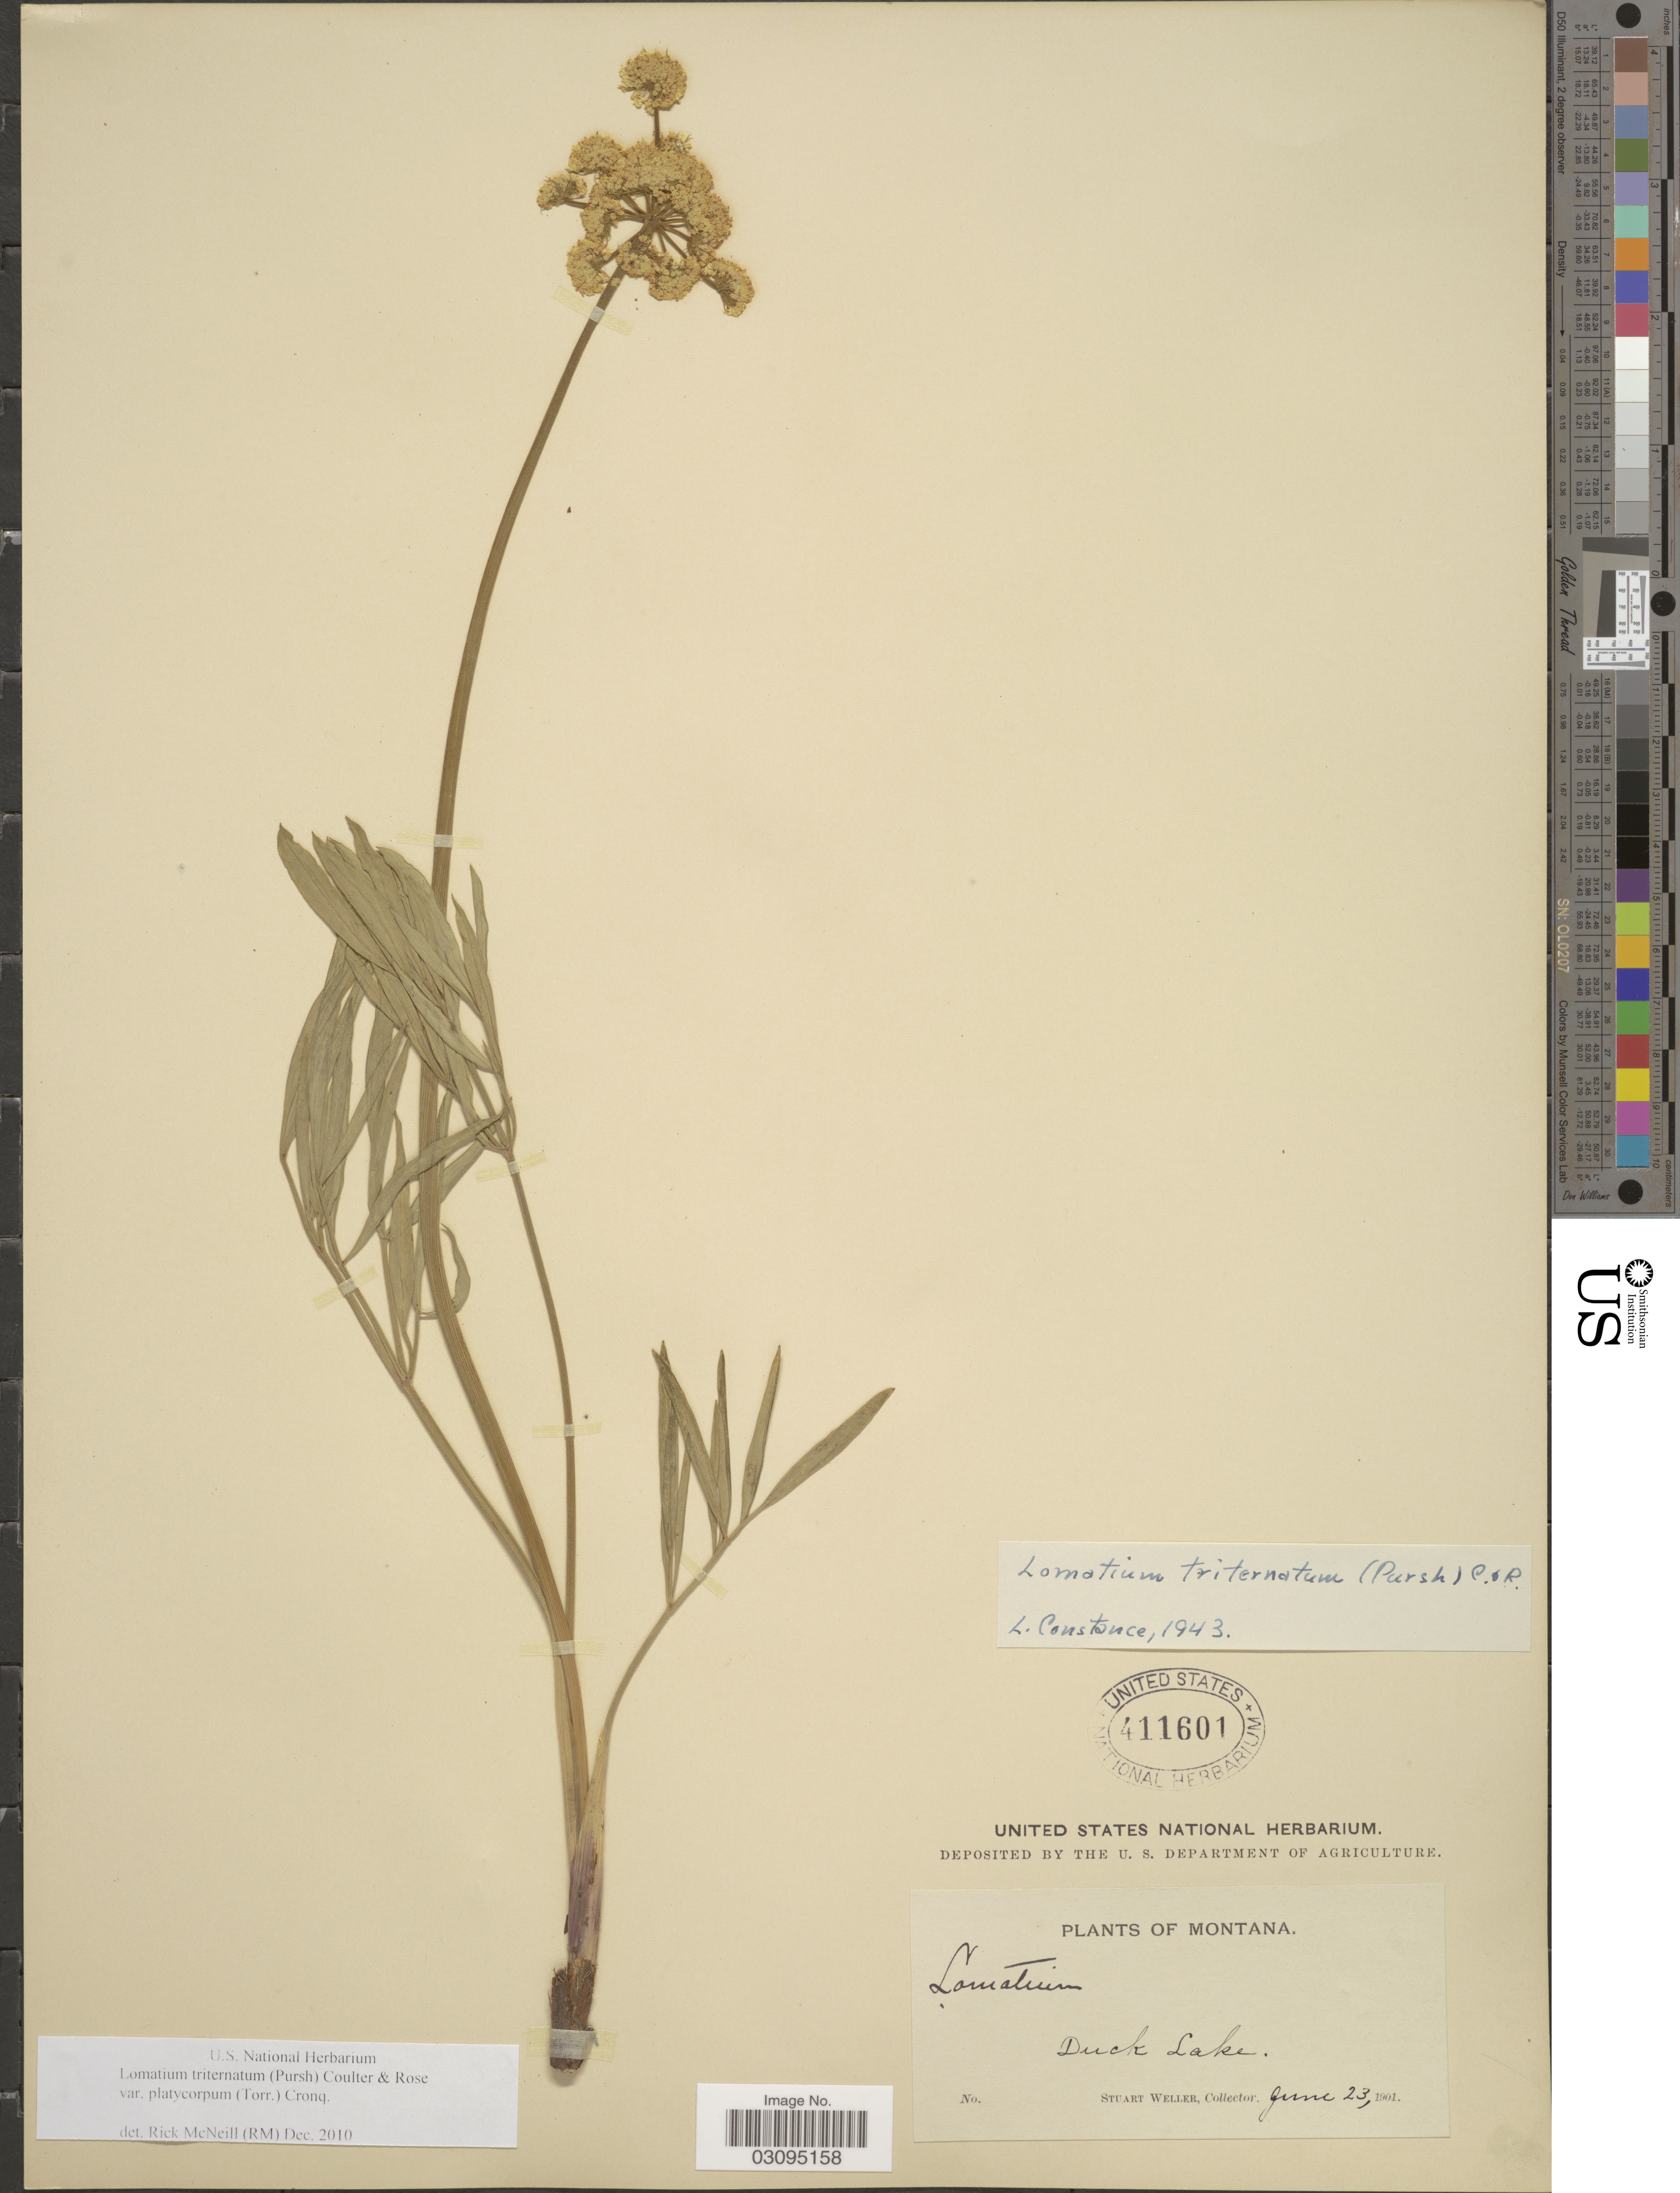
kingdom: Plantae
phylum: Tracheophyta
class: Magnoliopsida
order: Apiales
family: Apiaceae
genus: Lomatium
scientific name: Lomatium triternatum var. platycarpum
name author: (Torr.) B. Boivin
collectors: S. Weller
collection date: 1901-06-23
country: United States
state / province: Montana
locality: Duck Lake.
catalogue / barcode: US 411601